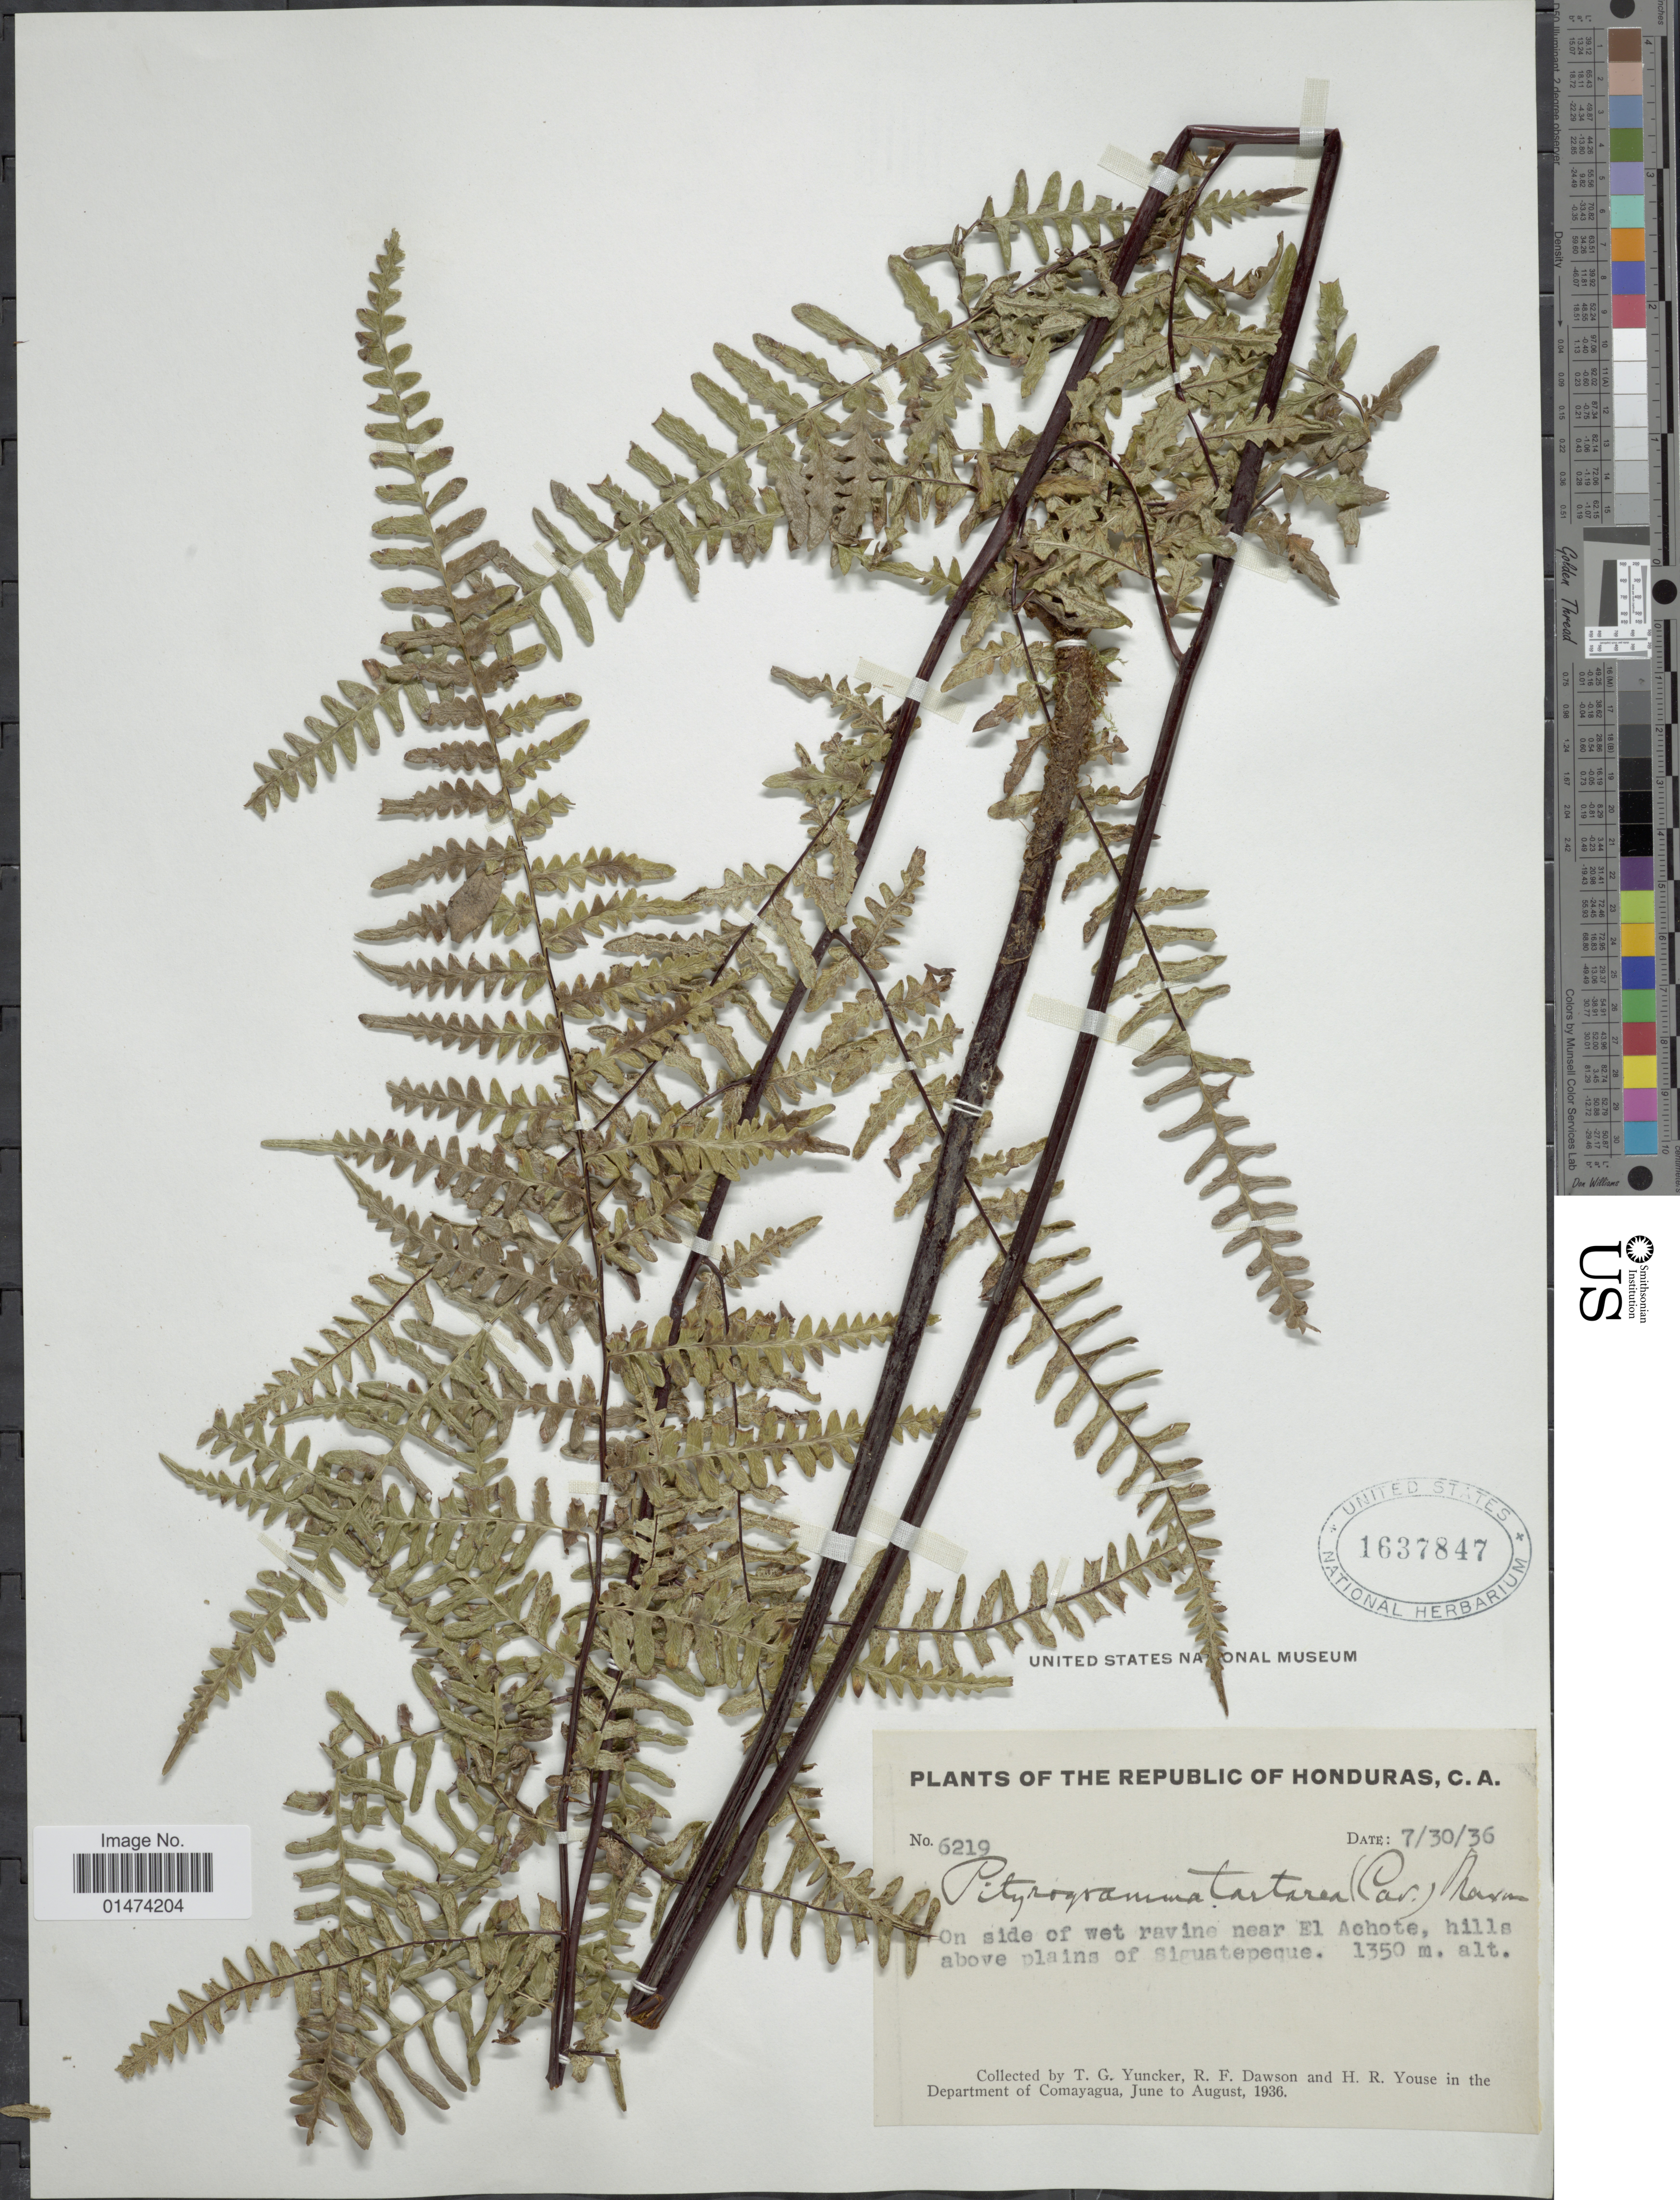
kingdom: Plantae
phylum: Tracheophyta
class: Polypodiopsida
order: Polypodiales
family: Pteridaceae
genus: Pityrogramma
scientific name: Pityrogramma tartarea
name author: (Cav.) Maxon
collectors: T. G. Yuncker, R. F. Dawson & H. Youse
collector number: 6219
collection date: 1936-06/1936-08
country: Honduras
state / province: Comayagua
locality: On side of wet ravine near El Achote, hills above plains of Siguatepeque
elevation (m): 1350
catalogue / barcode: US 1637847